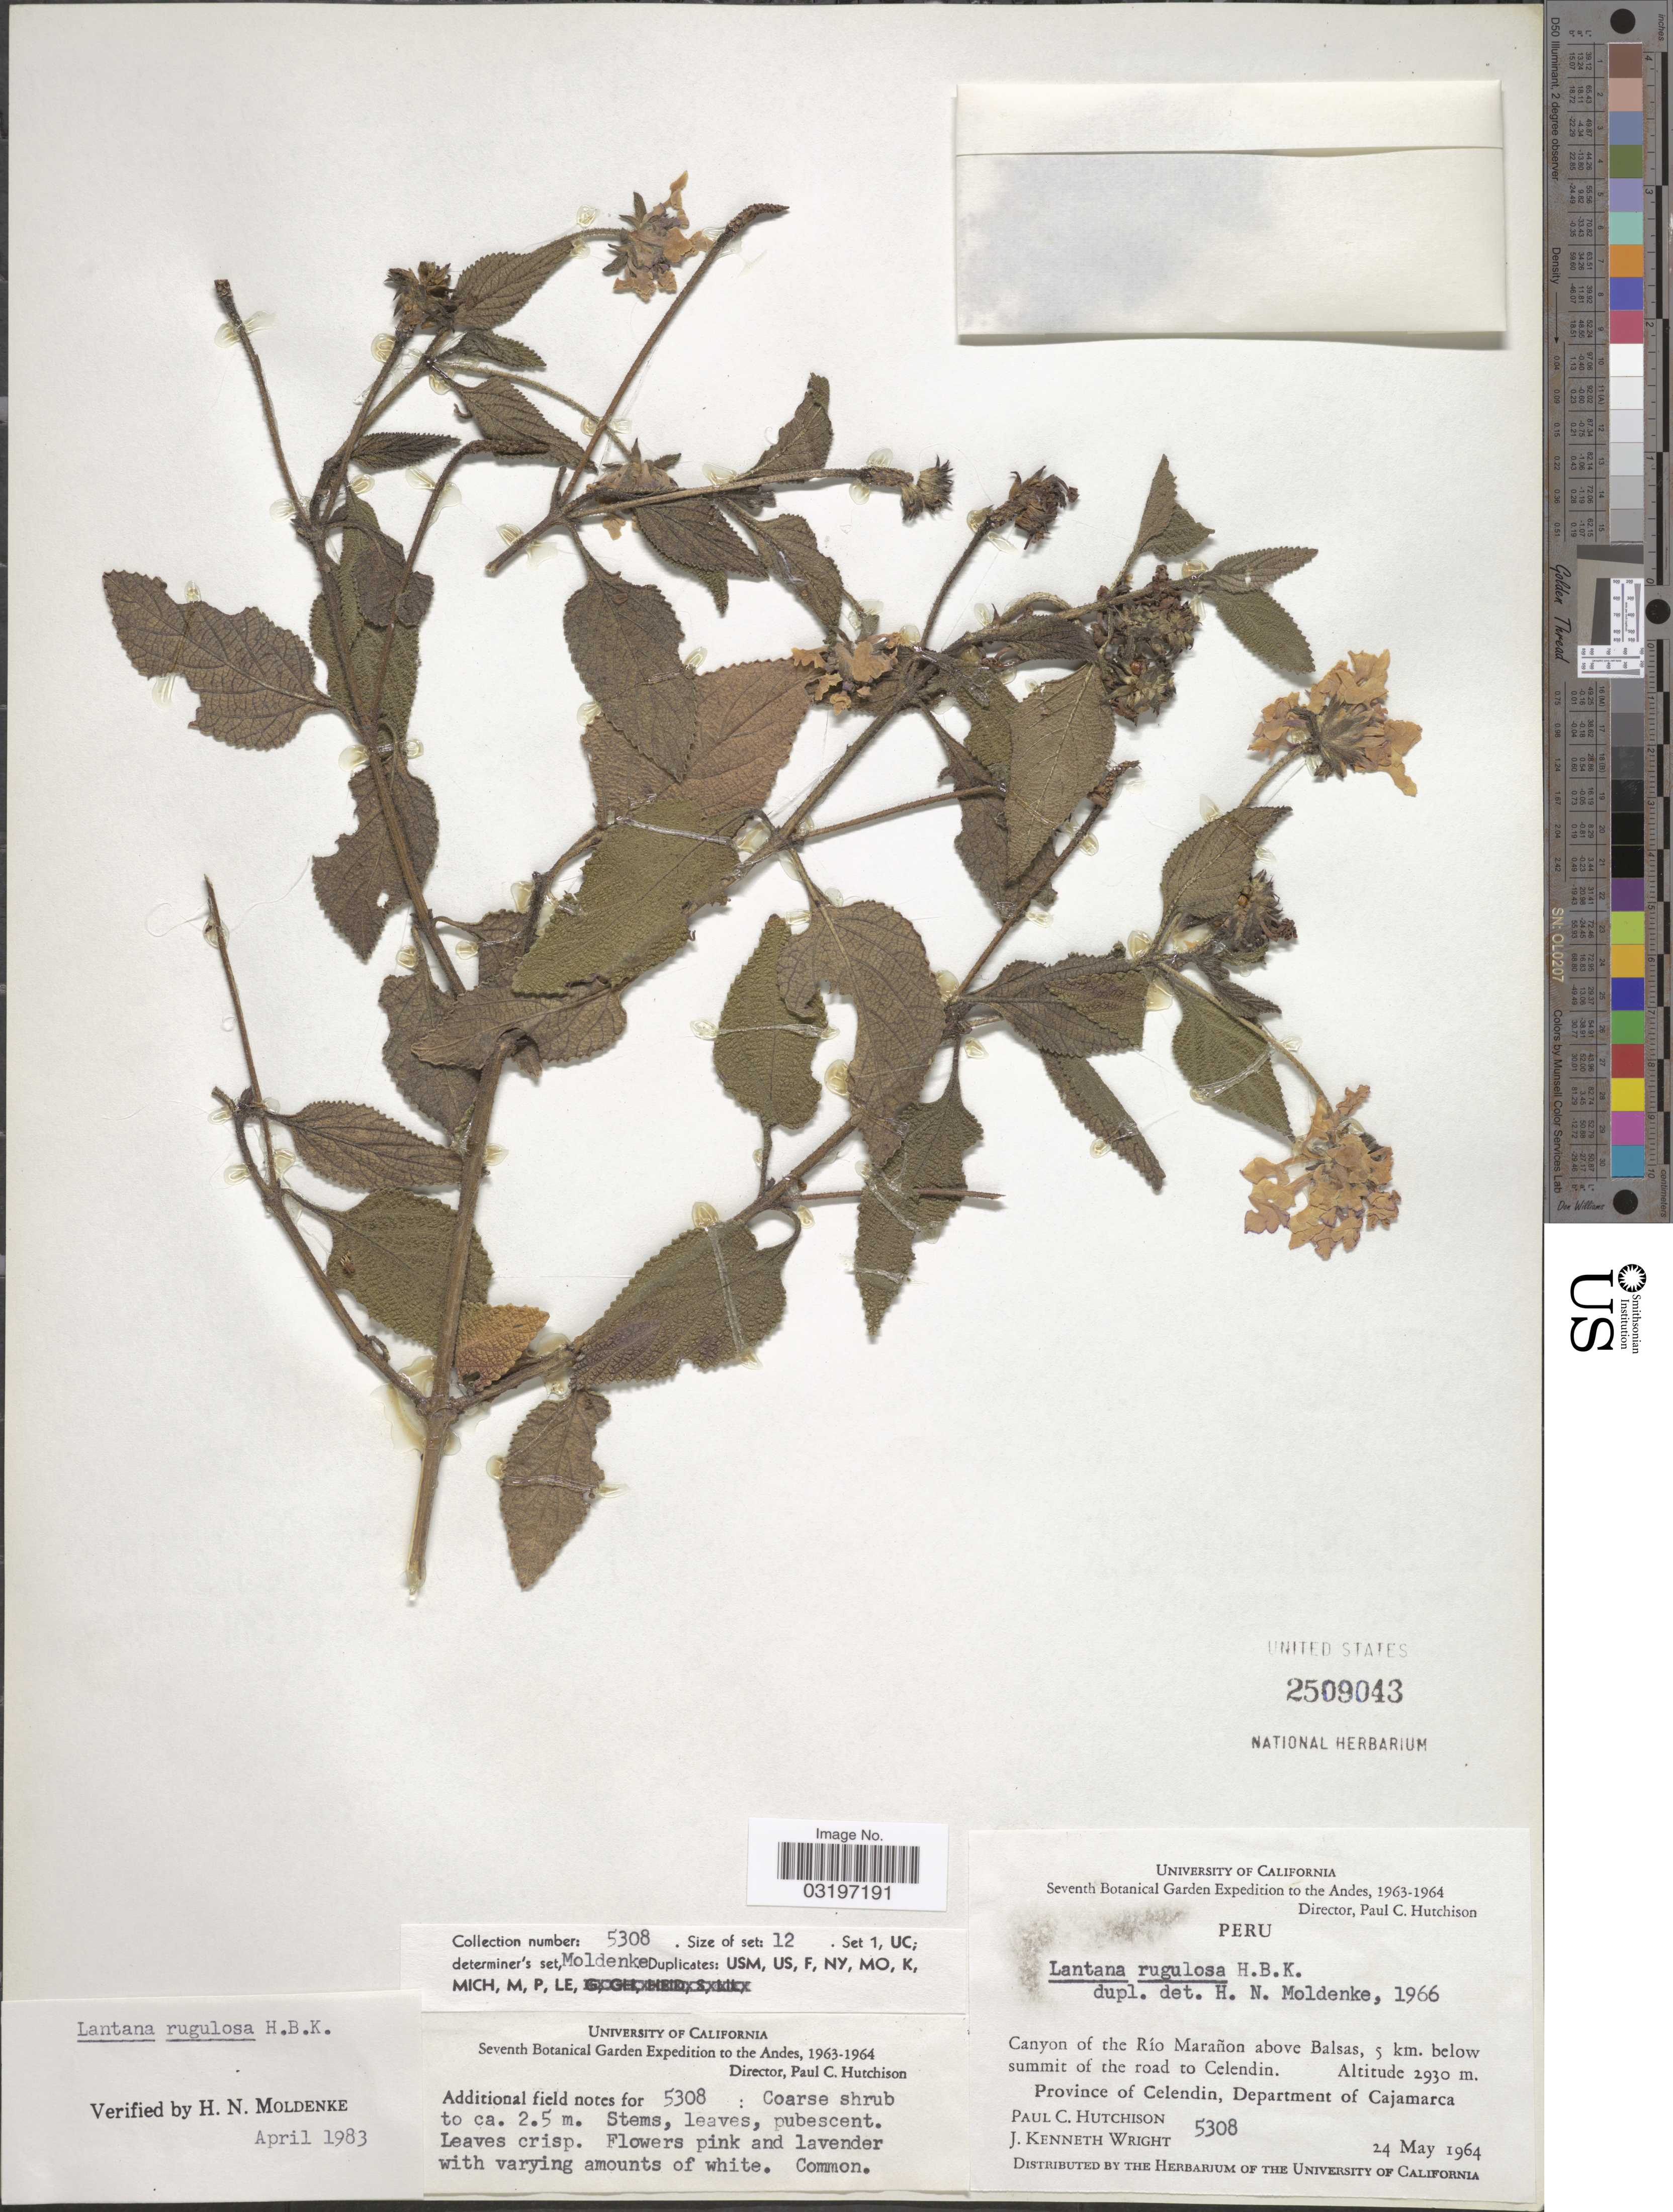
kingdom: Plantae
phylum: Tracheophyta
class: Magnoliopsida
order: Lamiales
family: Verbenaceae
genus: Lantana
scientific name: Lantana rugulosa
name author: Kunth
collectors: P. C. Hutchison & J. K. Wright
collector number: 5308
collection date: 1964-05-24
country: Peru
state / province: Cajamarca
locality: Canyon of the Río Marañon above Balsas, 5 km. below summit of the road to Celendin. Province of Celendin, Department of Cajamarca.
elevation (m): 2930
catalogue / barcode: US 2509043